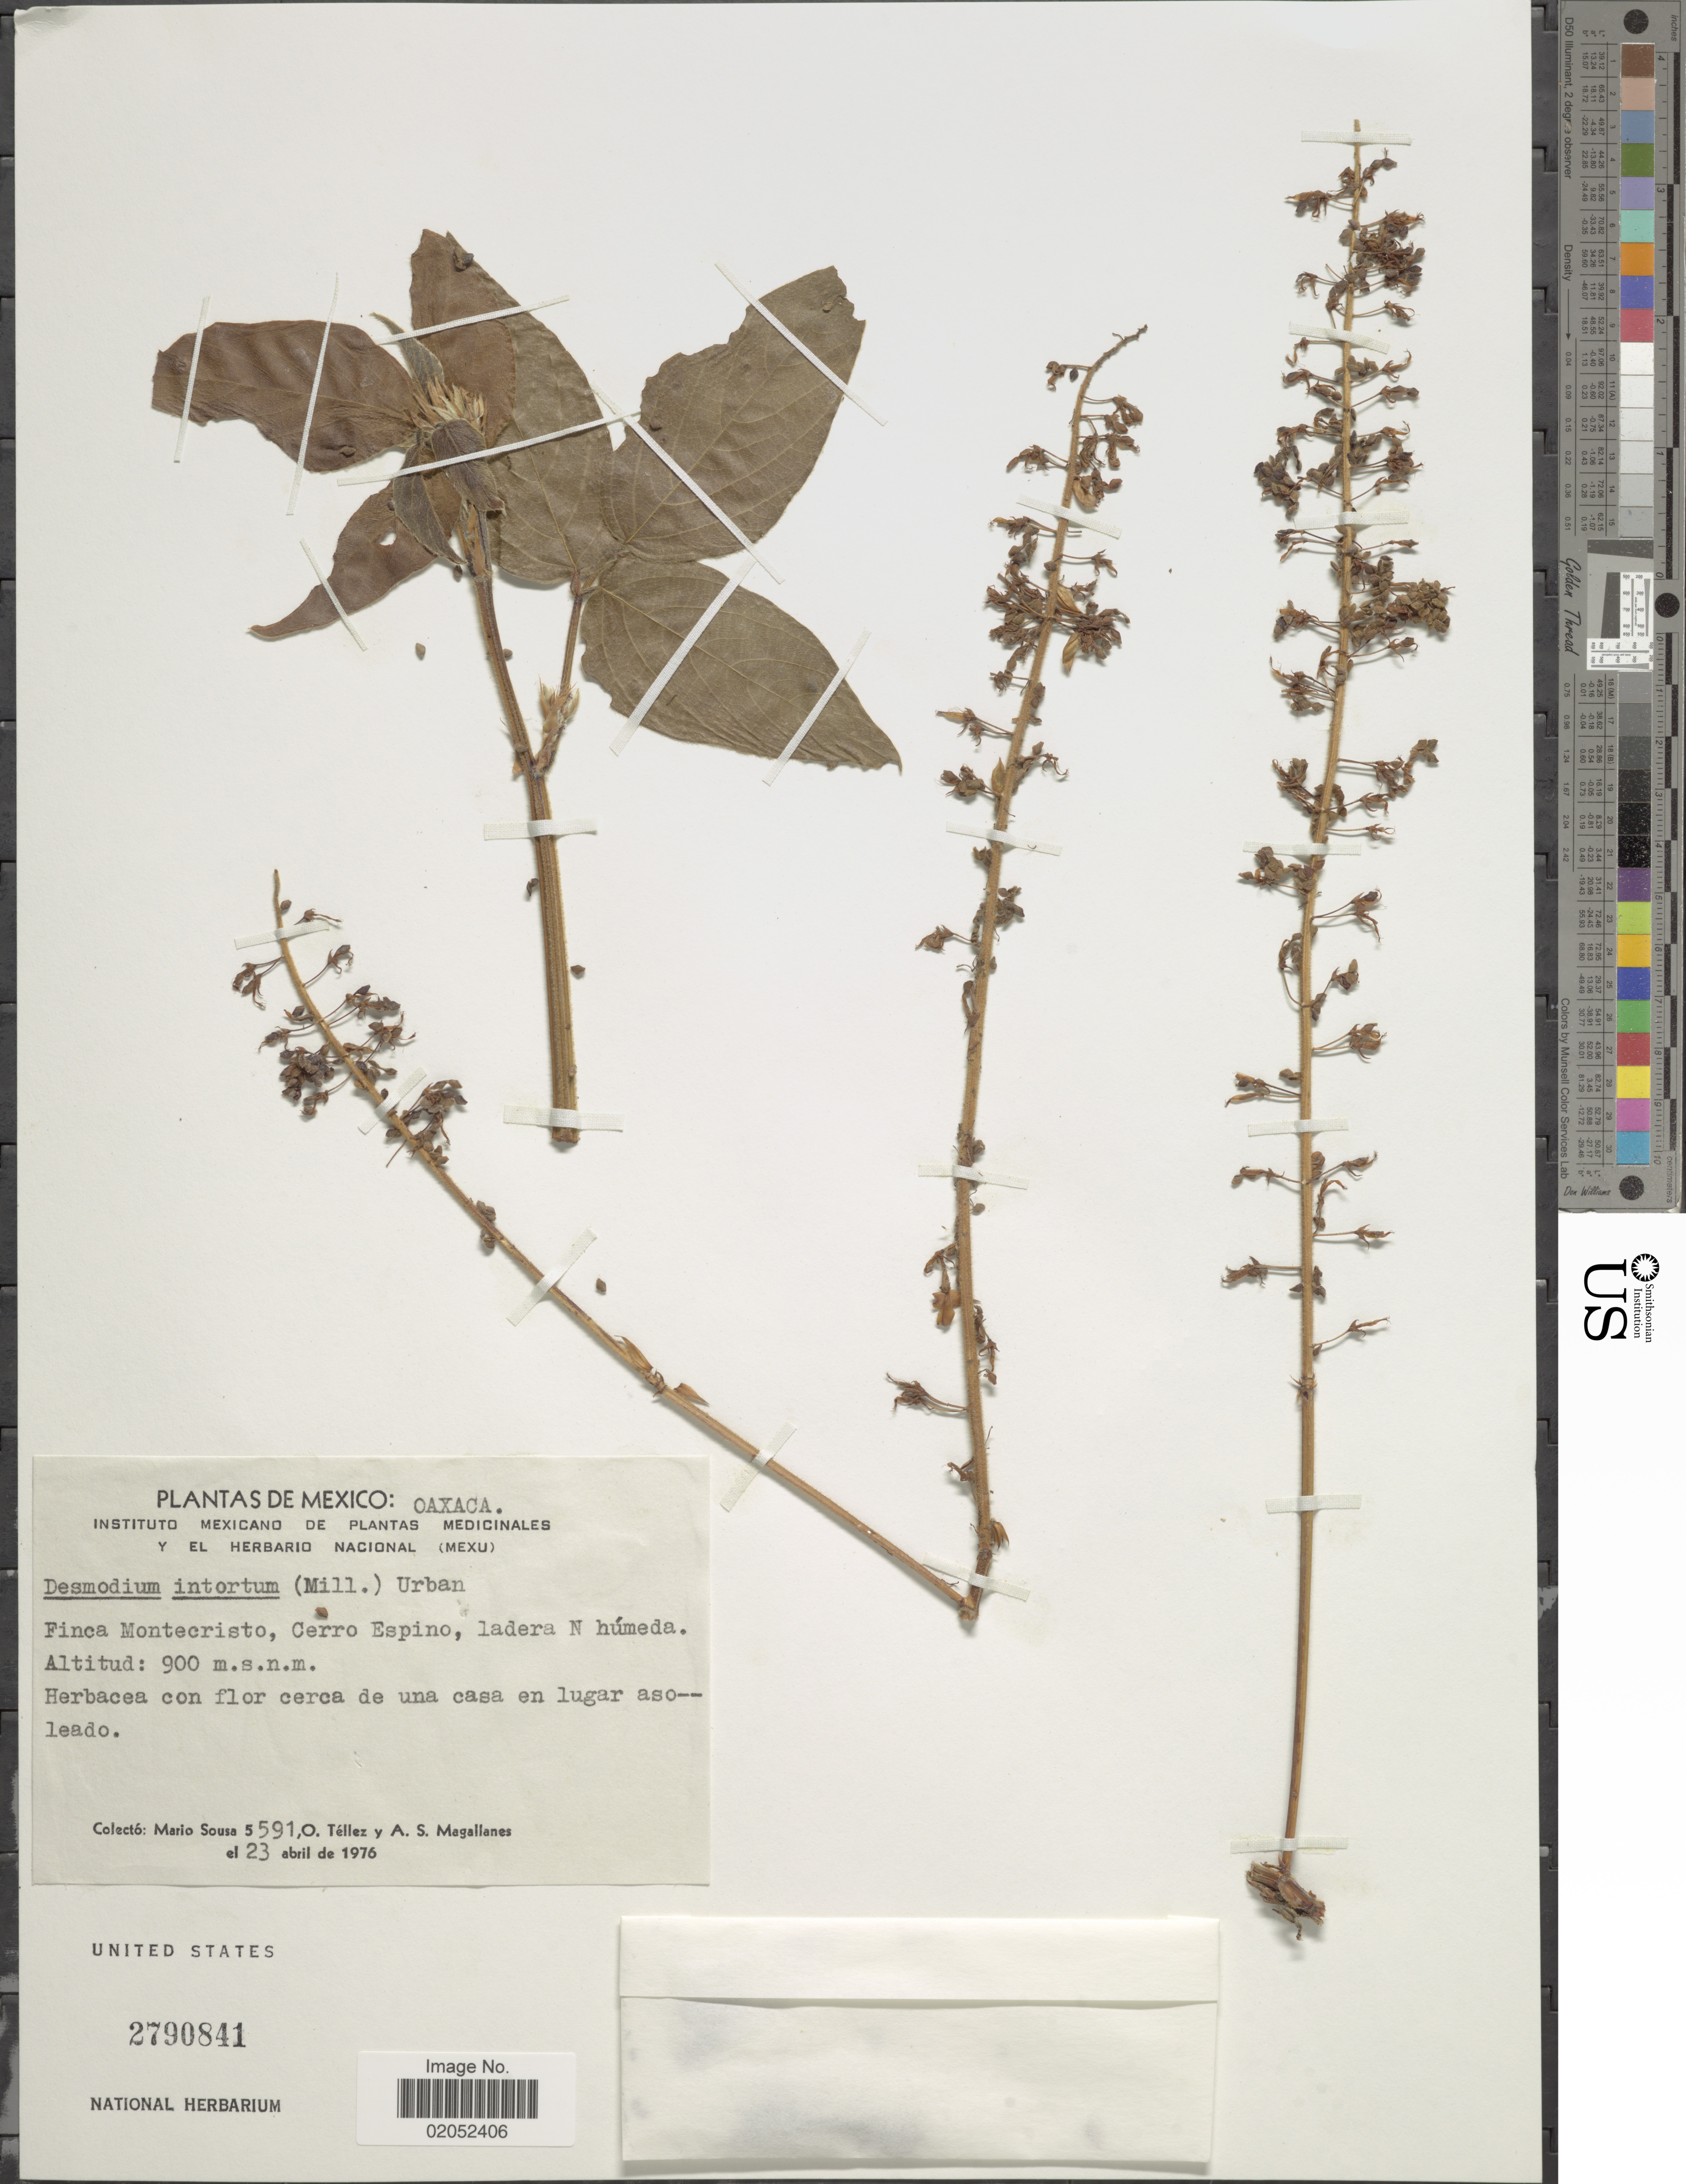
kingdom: Plantae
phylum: Tracheophyta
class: Magnoliopsida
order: Fabales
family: Fabaceae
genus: Desmodium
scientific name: Desmodium intortum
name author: (Mill.) Urb.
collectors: M. Sousa S., O. Tellez & A. Magallanes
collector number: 5591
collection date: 1976-04-23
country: Mexico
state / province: Oaxaca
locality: Oaxaca, Finca Montecristo, Cerro Espino, ladera N humeda.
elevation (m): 900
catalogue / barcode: US 279841